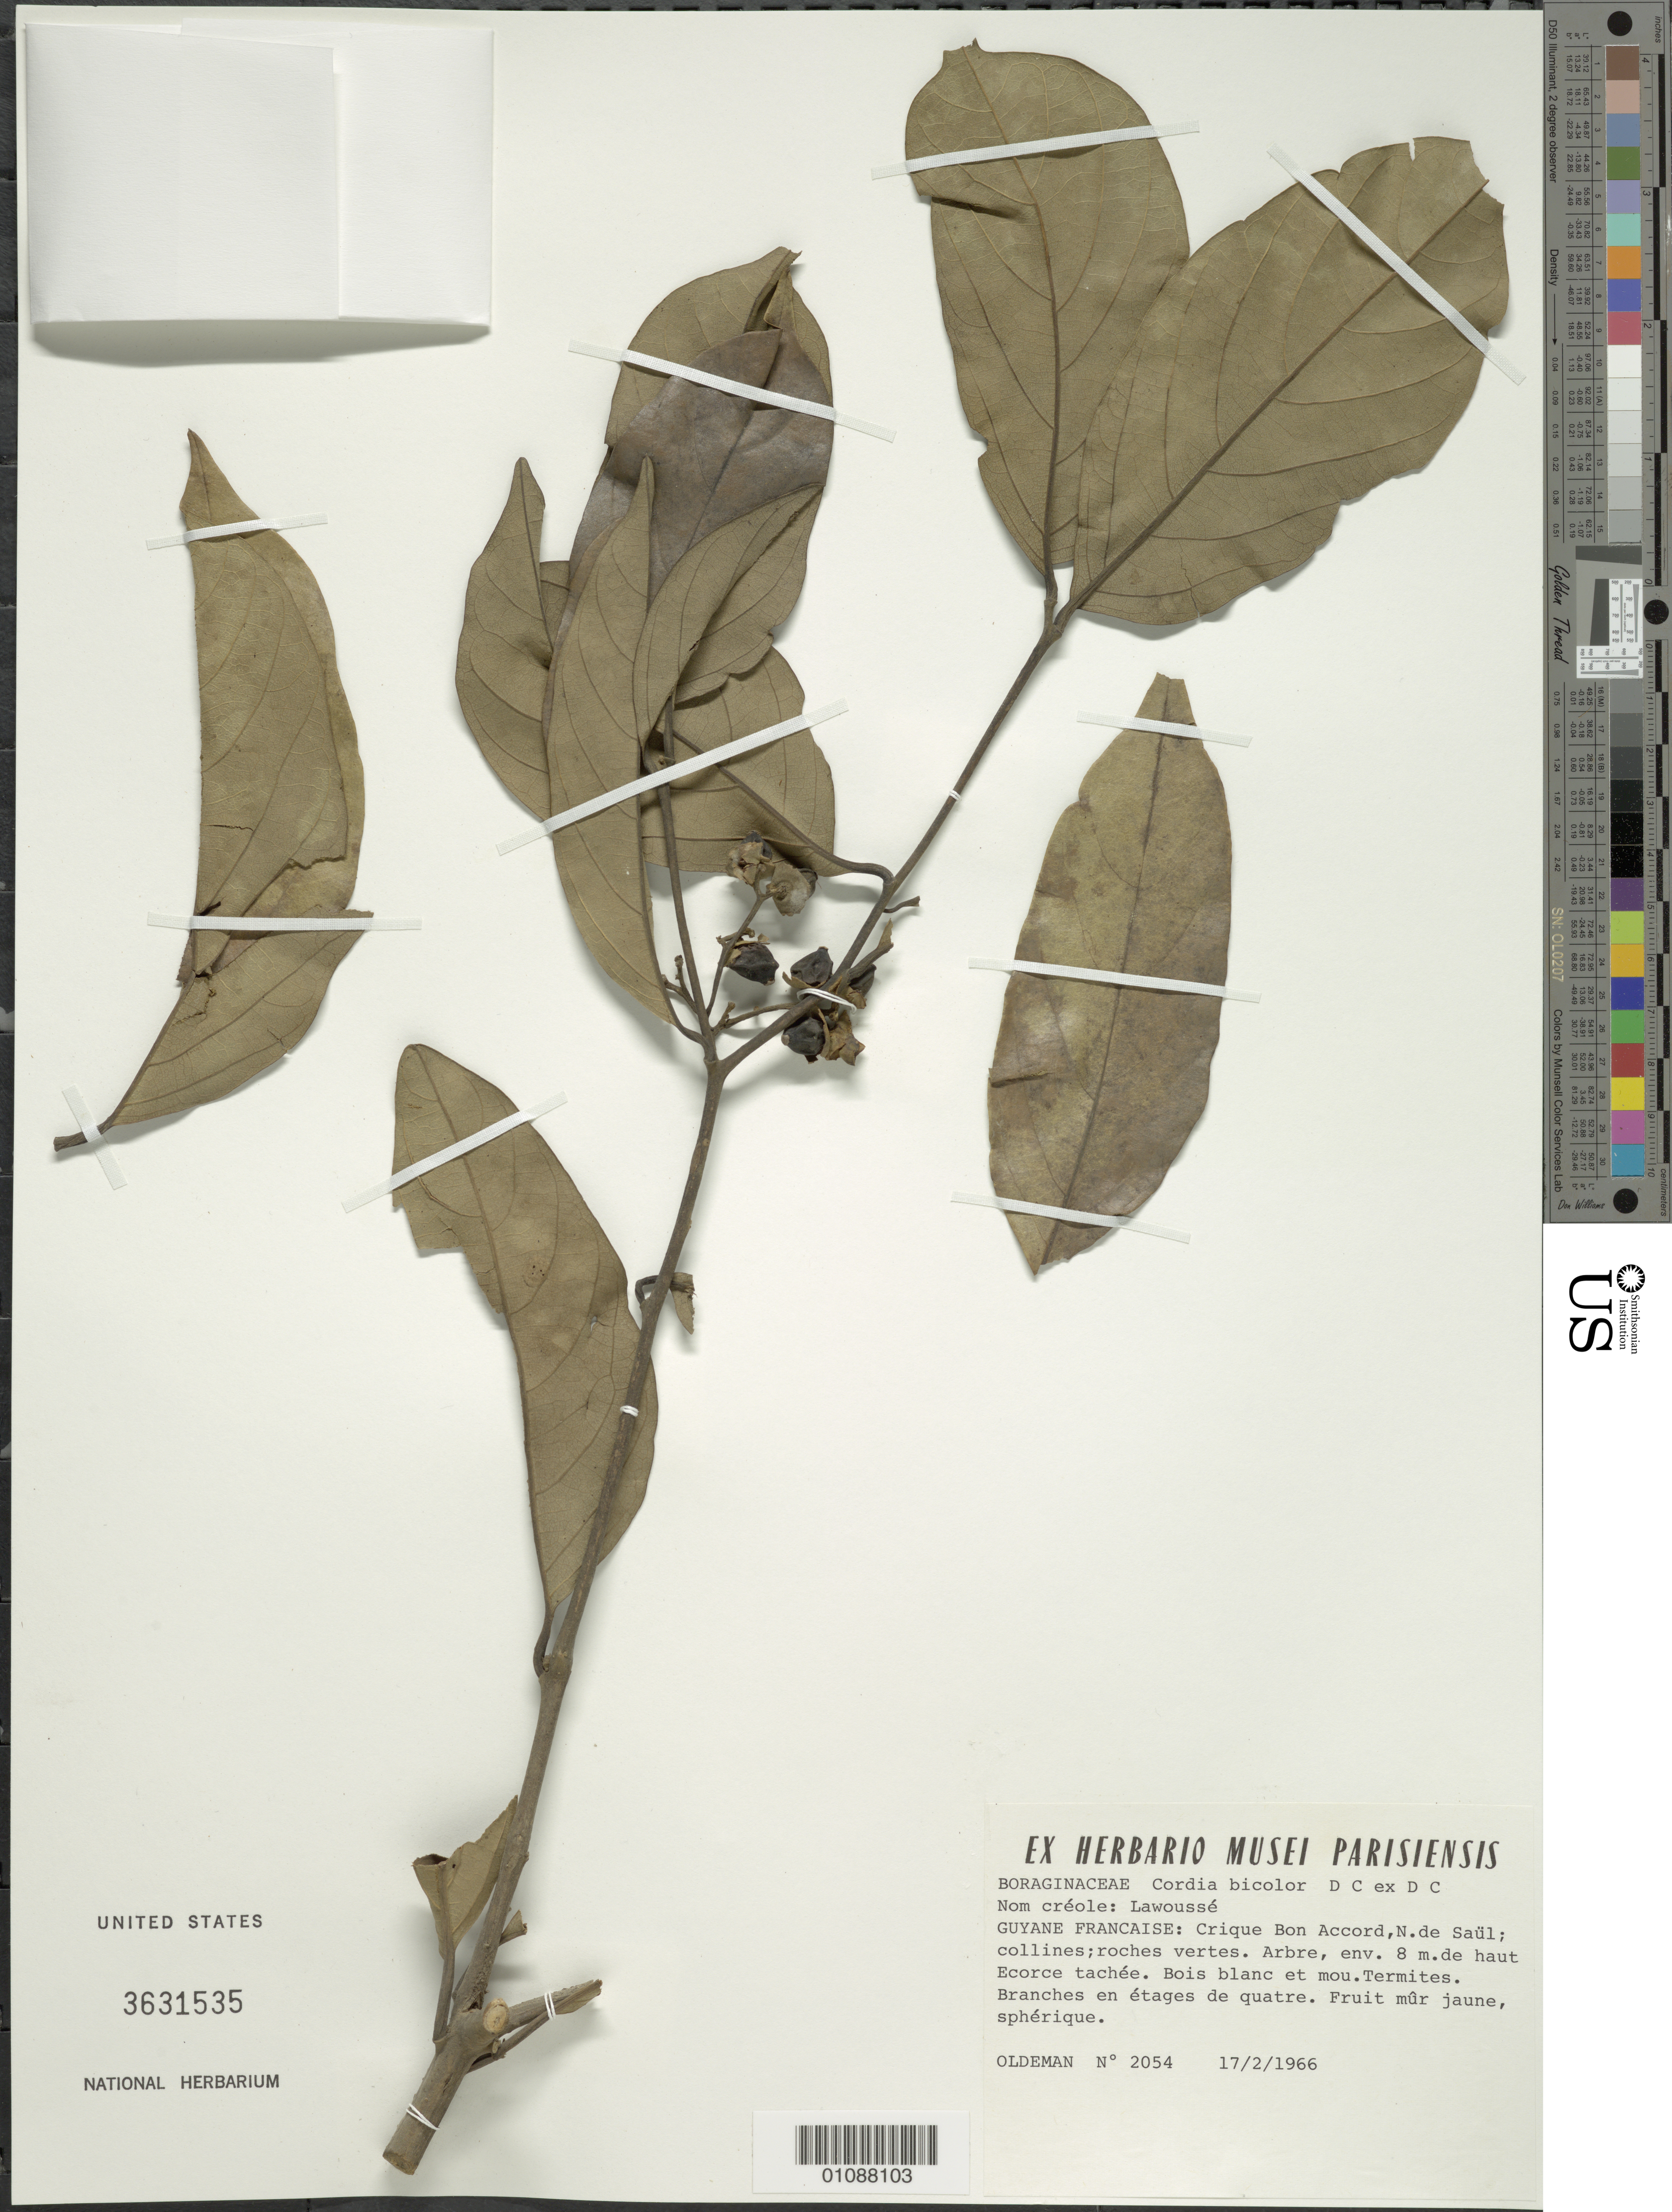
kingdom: Plantae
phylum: Tracheophyta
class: Magnoliopsida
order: Boraginales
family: Cordiaceae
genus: Cordia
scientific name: Cordia bicolor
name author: A. DC.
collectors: R. Oldeman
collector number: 2054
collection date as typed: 17-Feb-66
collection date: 1966-02-17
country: French Guiana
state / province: Saint-Laurent-du-Maroni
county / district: Saül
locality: Crique Bon Accord, N de Saül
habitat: Collines , roches vertes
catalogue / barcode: US 3631535